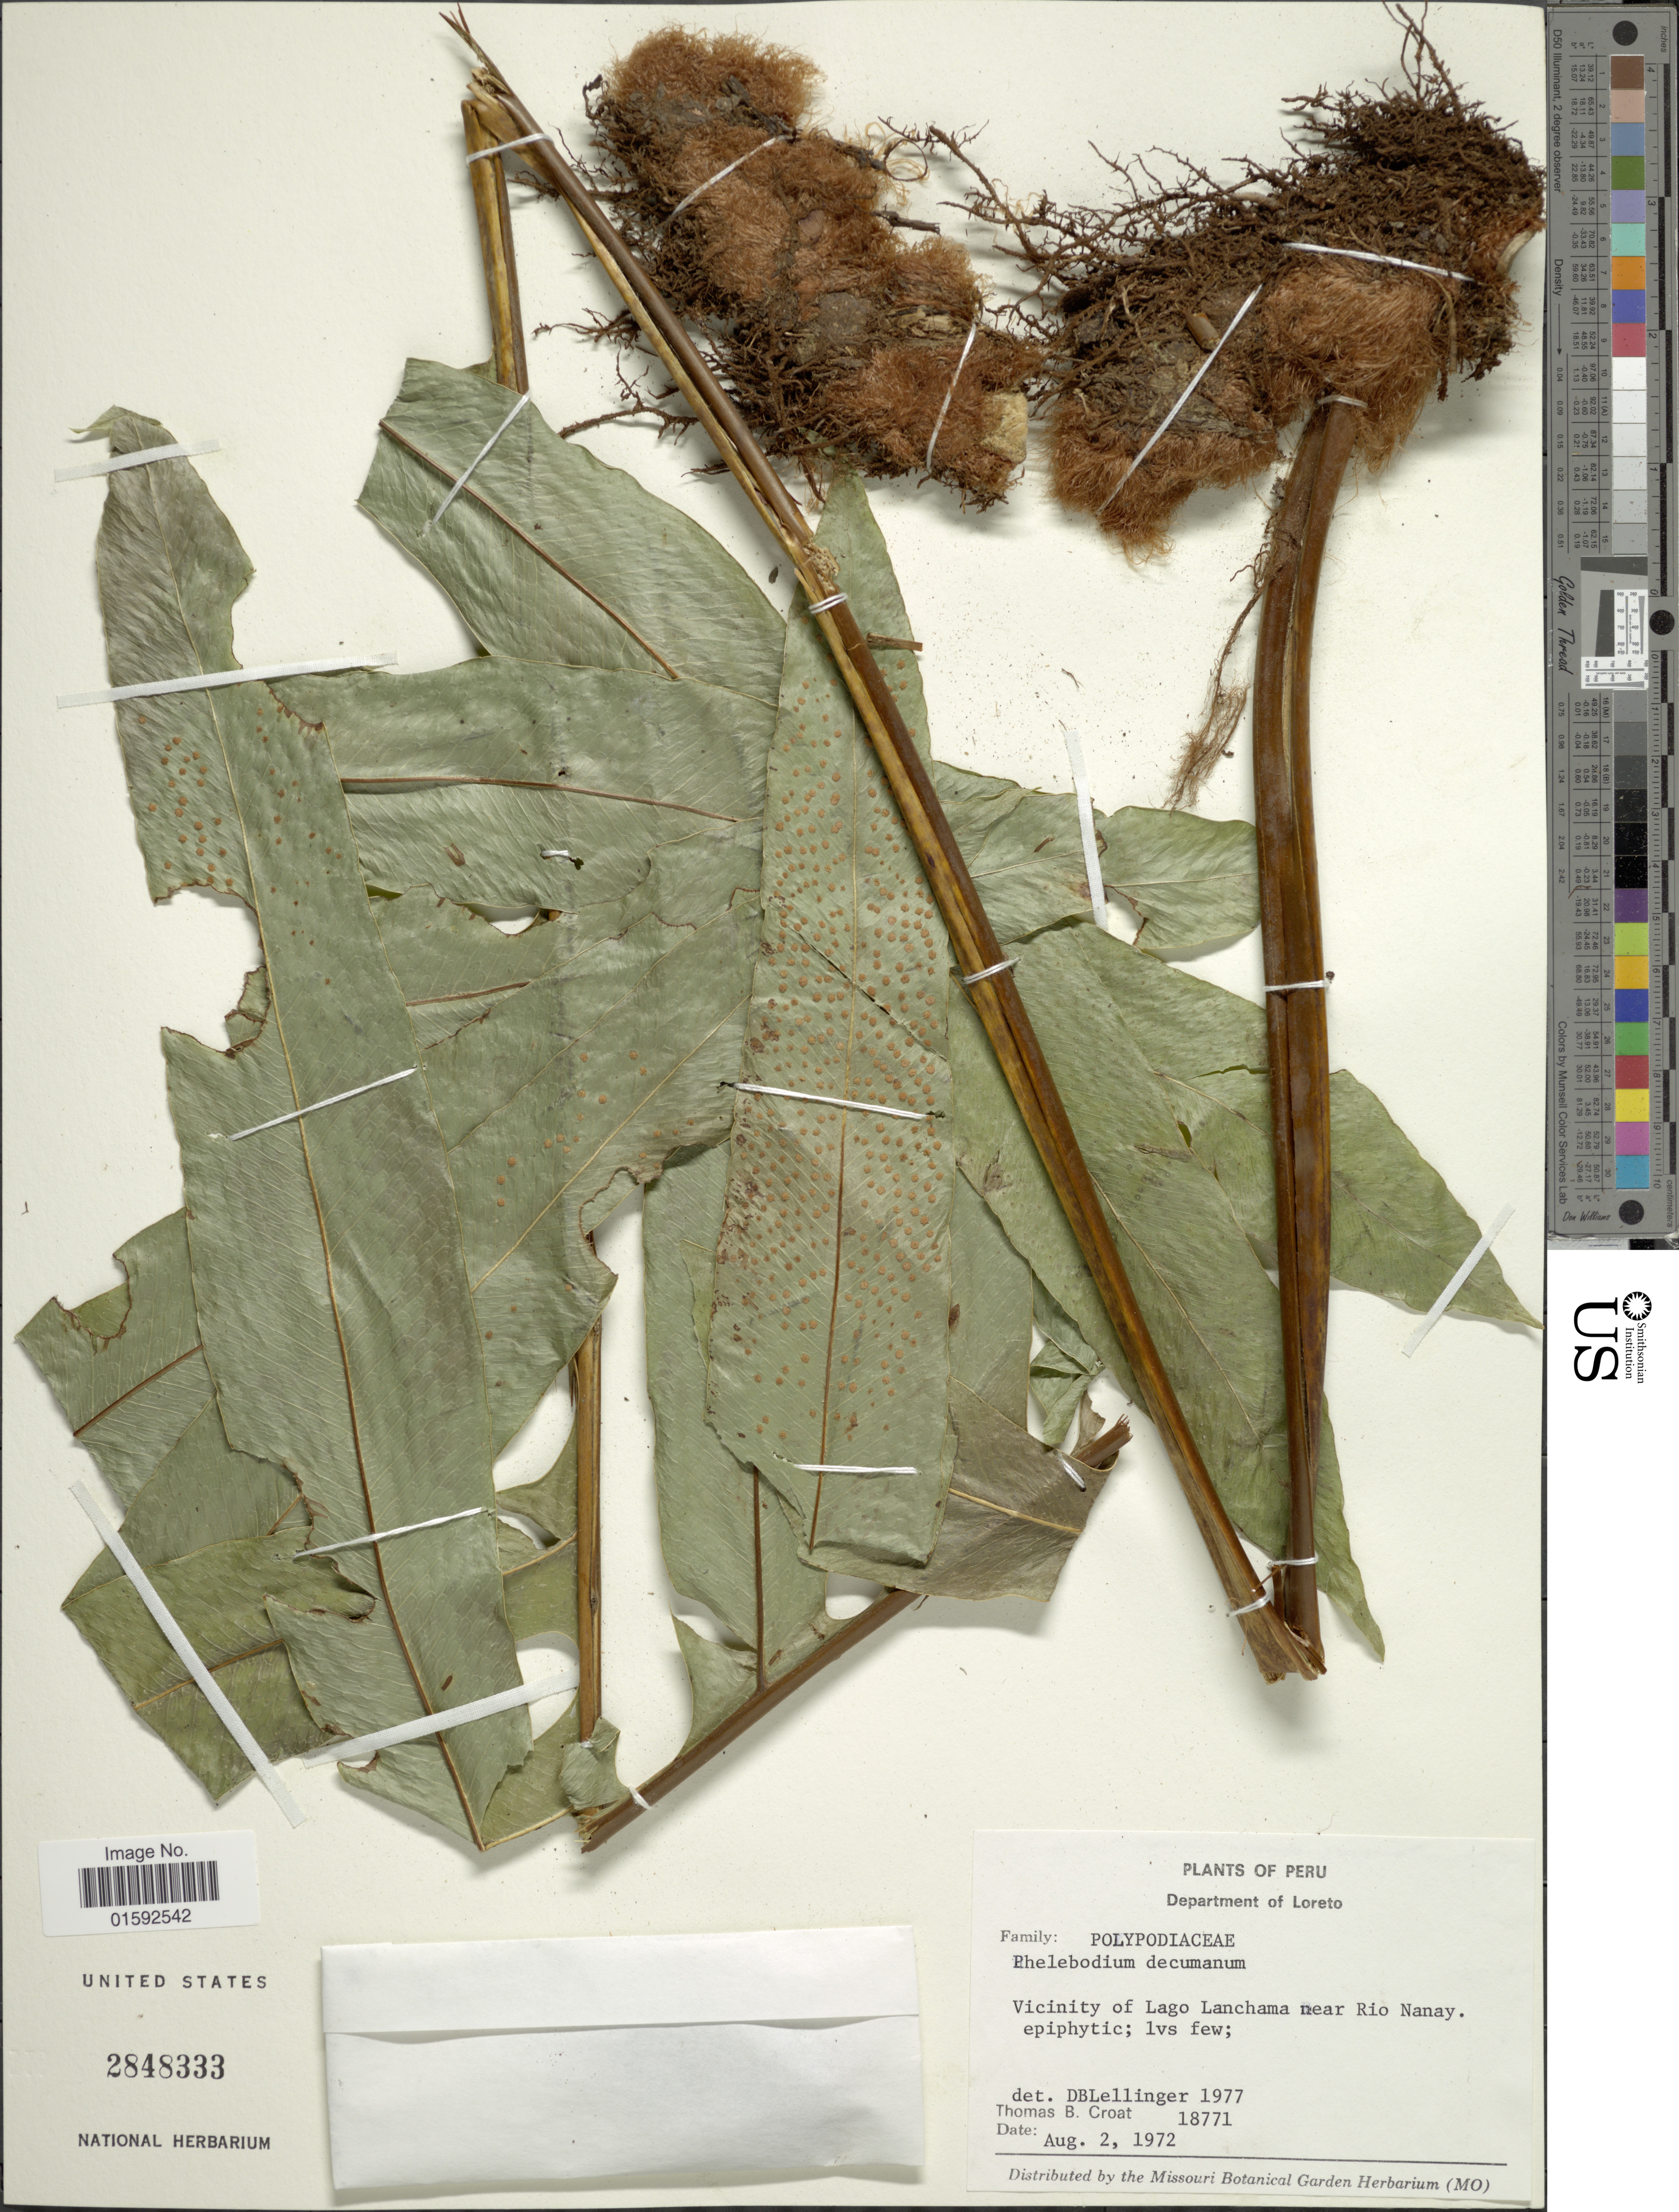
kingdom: Plantae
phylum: Tracheophyta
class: Polypodiopsida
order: Polypodiales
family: Polypodiaceae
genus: Phlebodium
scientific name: Phlebodium decumanum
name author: (Willd.) J. Sm.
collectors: T. B. Croat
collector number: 18711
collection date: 1972-08-02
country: Peru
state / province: Loreto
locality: Peru, Department of Loreto vicinity of Lago Lanchama near Rio Nanay.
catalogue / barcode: US 2848333